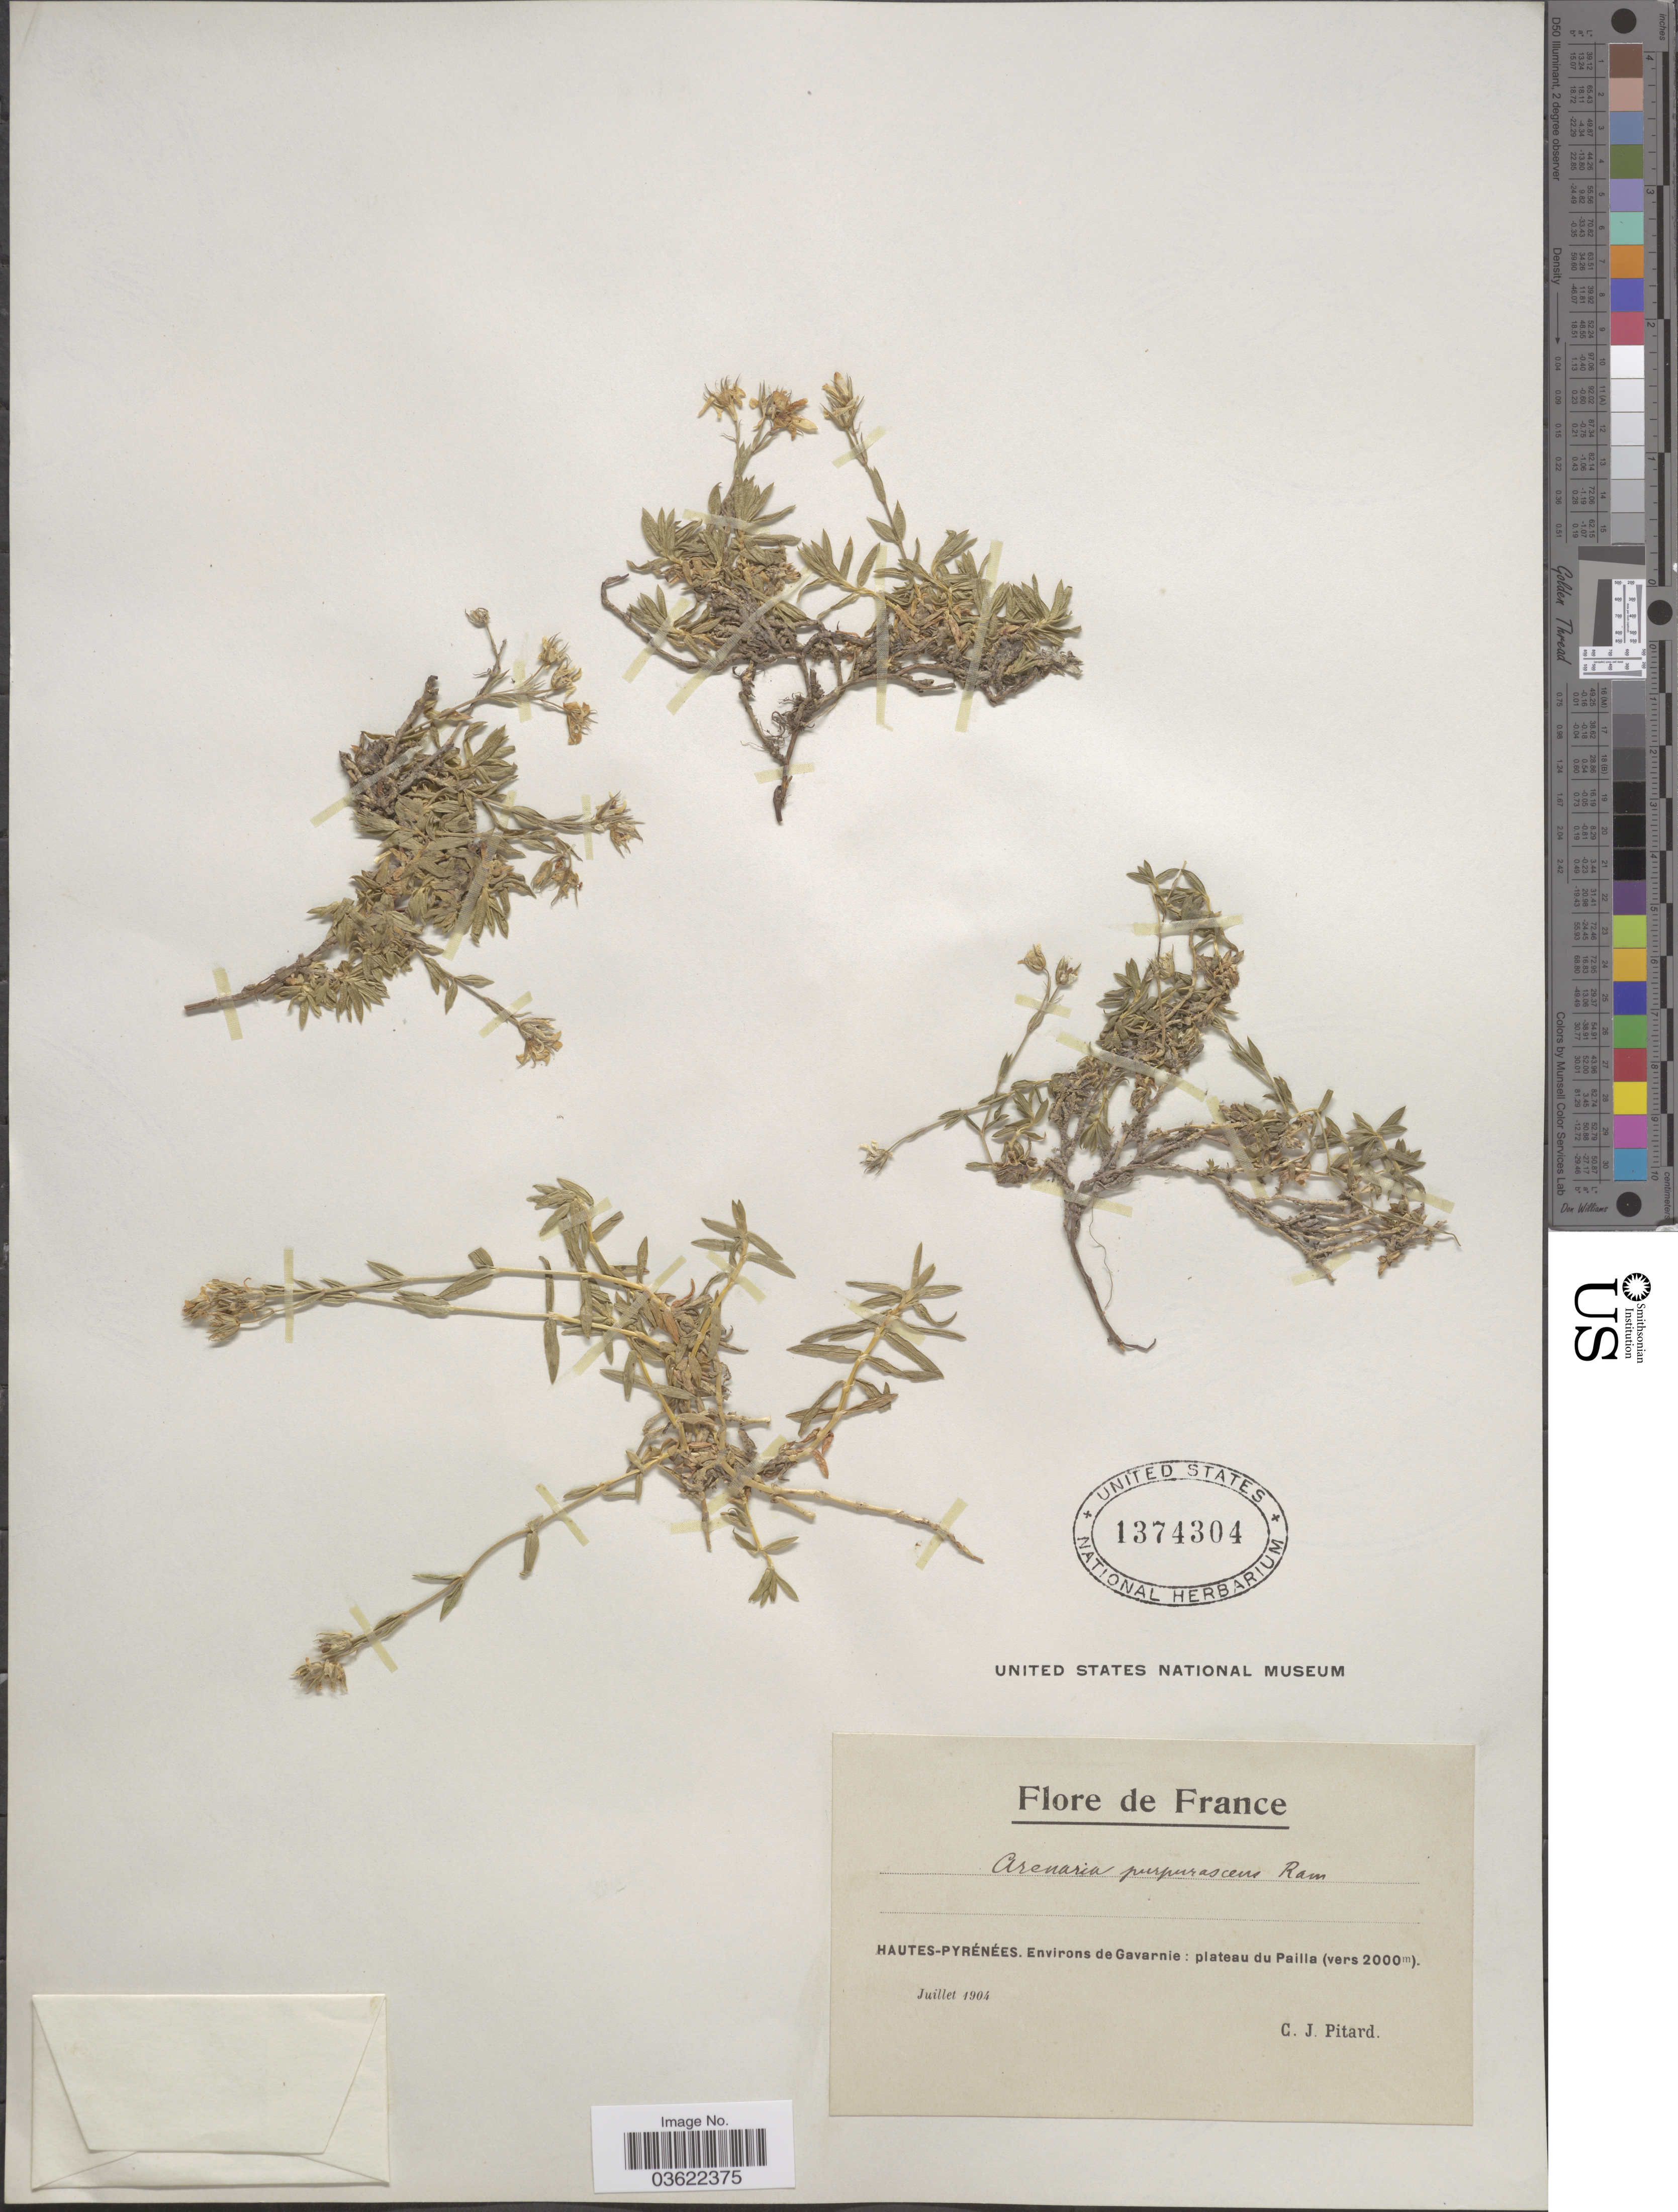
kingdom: Plantae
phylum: Tracheophyta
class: Magnoliopsida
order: Caryophyllales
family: Caryophyllaceae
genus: Arenaria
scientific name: Arenaria purpurascens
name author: Ramond ex DC.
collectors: C. Pitard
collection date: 1904-07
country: France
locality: Hautes-Pyrénées: Environs de Gavarnie: plateau du Pailla.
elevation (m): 2000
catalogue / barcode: US 1374304